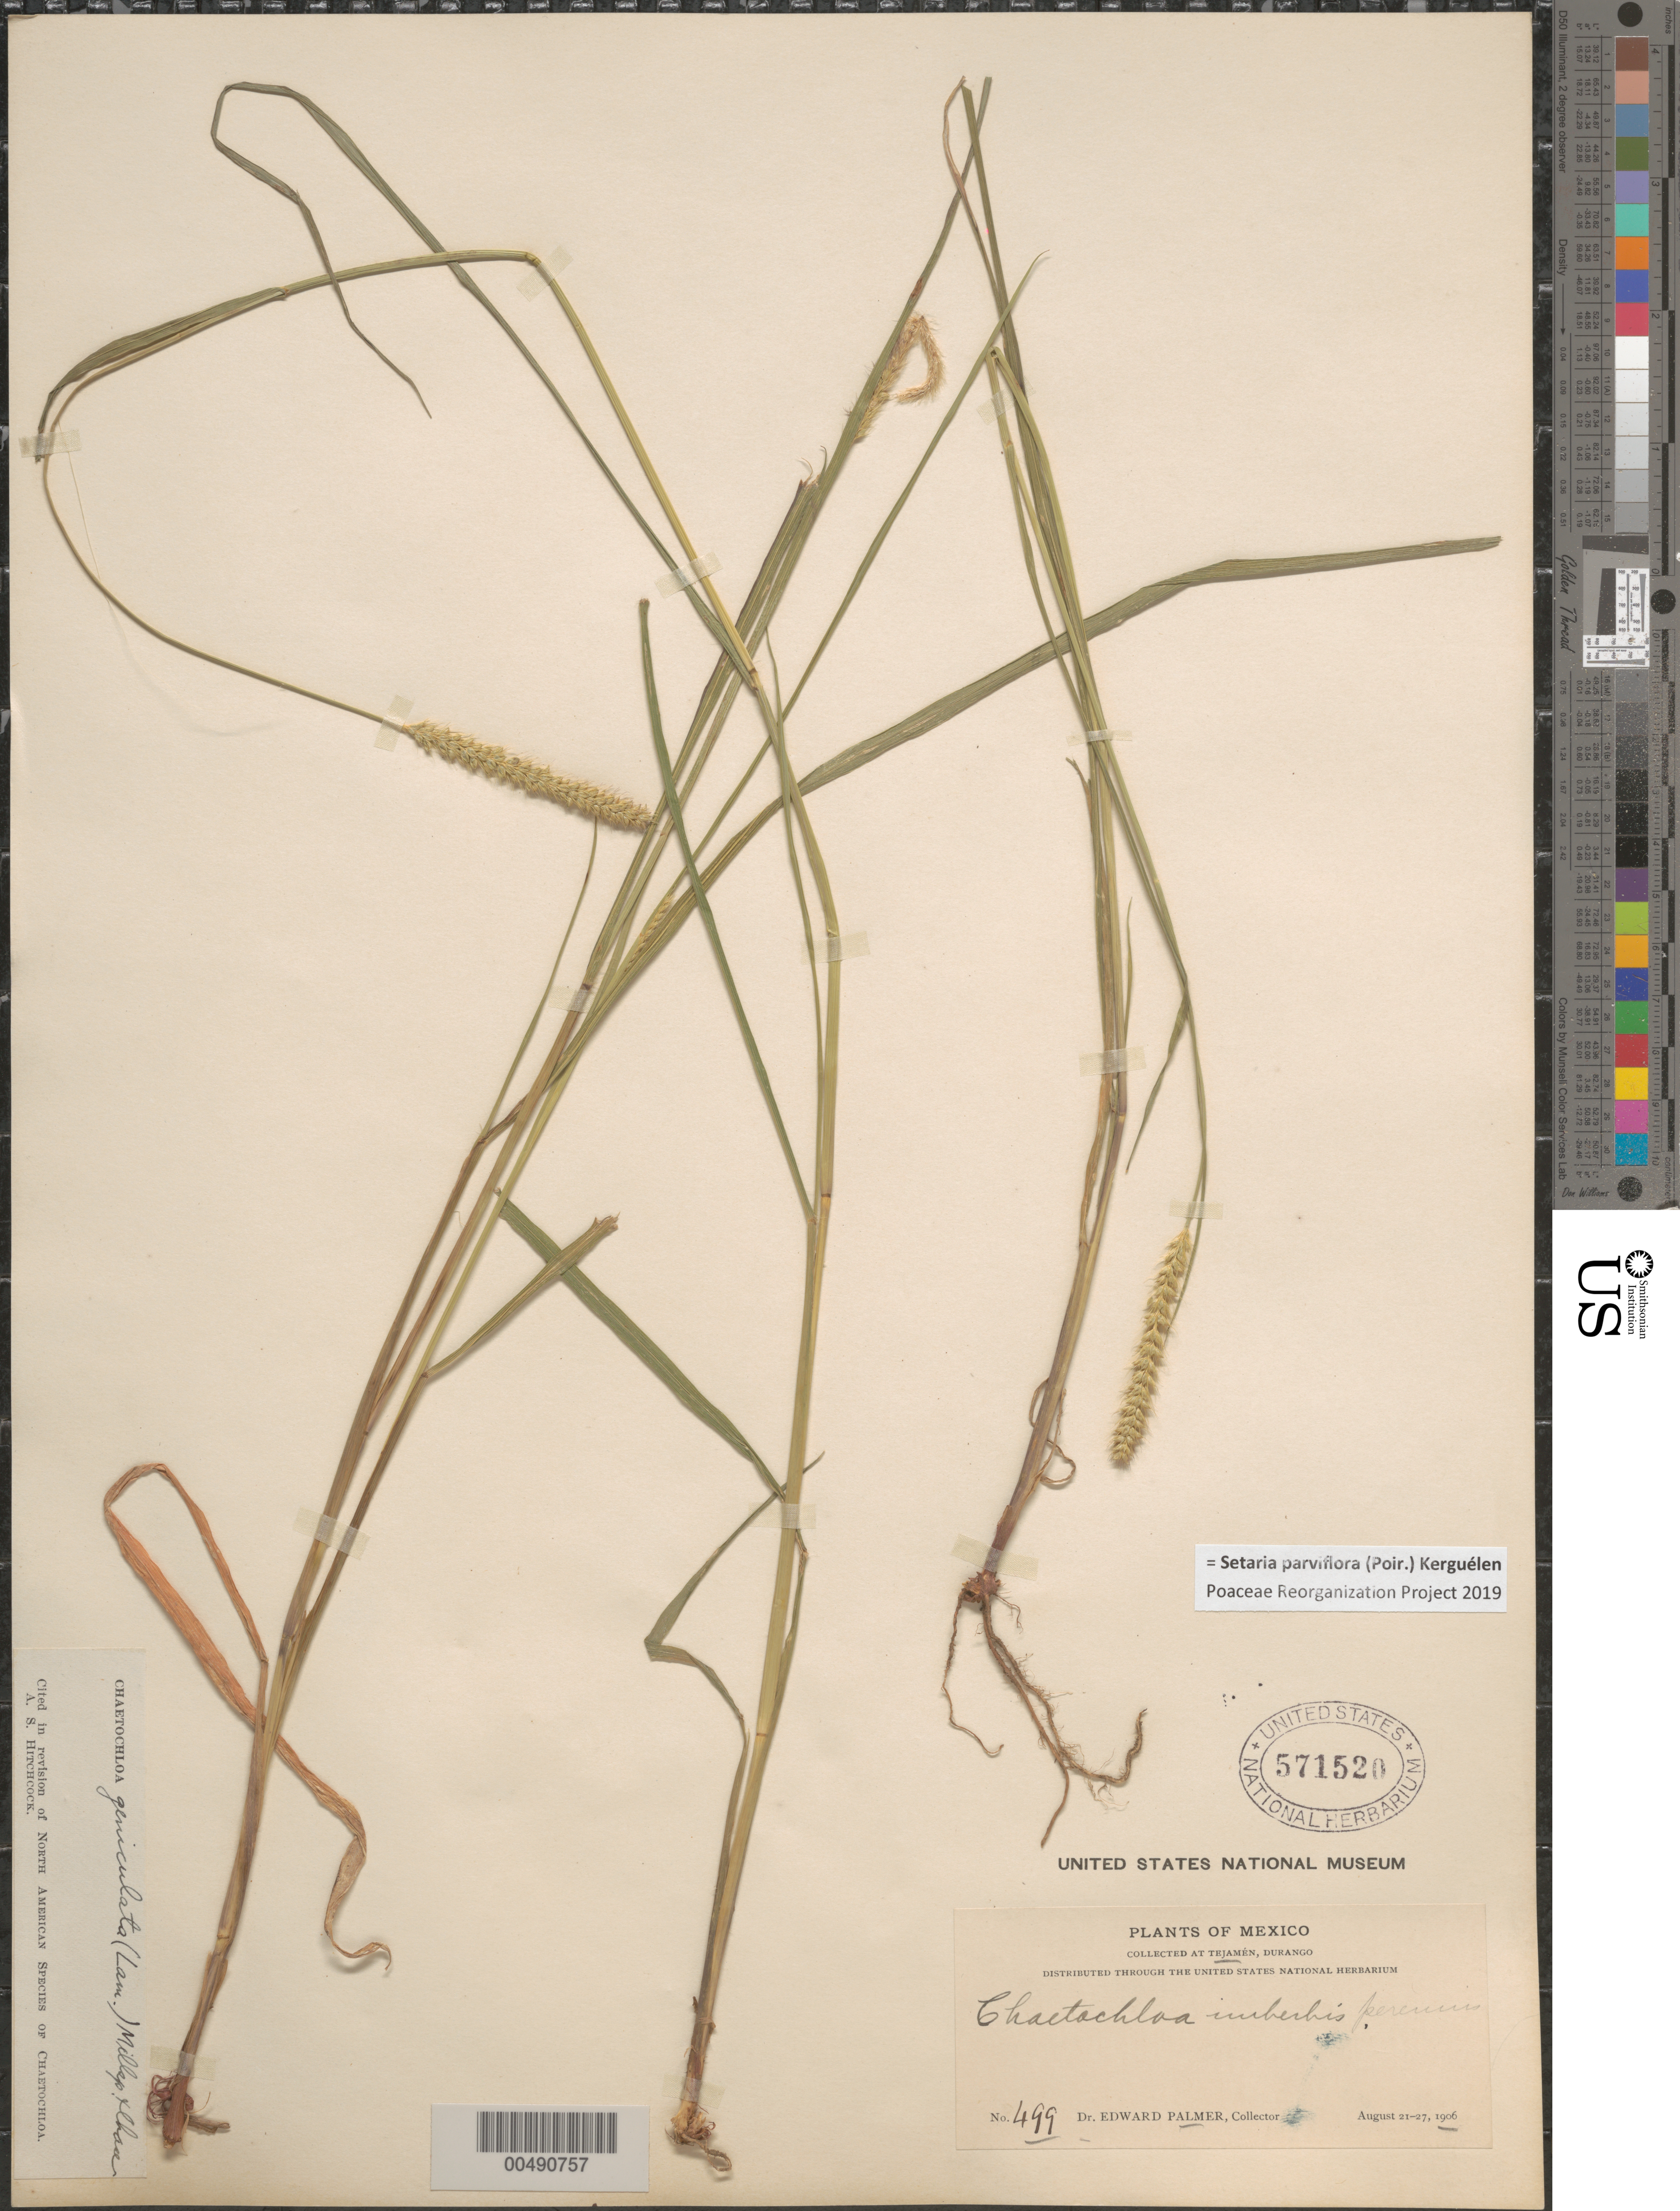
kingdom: Plantae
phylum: Tracheophyta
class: Liliopsida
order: Poales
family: Poaceae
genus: Setaria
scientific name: Setaria parviflora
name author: (Poir.) Kerguélen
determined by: Poaceae Reorganization Project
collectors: E. Palmer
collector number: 499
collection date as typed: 21 Aug 1906 to 27 Aug 1906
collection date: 1906-08-21/1906-08-27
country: Mexico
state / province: Durango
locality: Tejamén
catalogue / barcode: US 571520